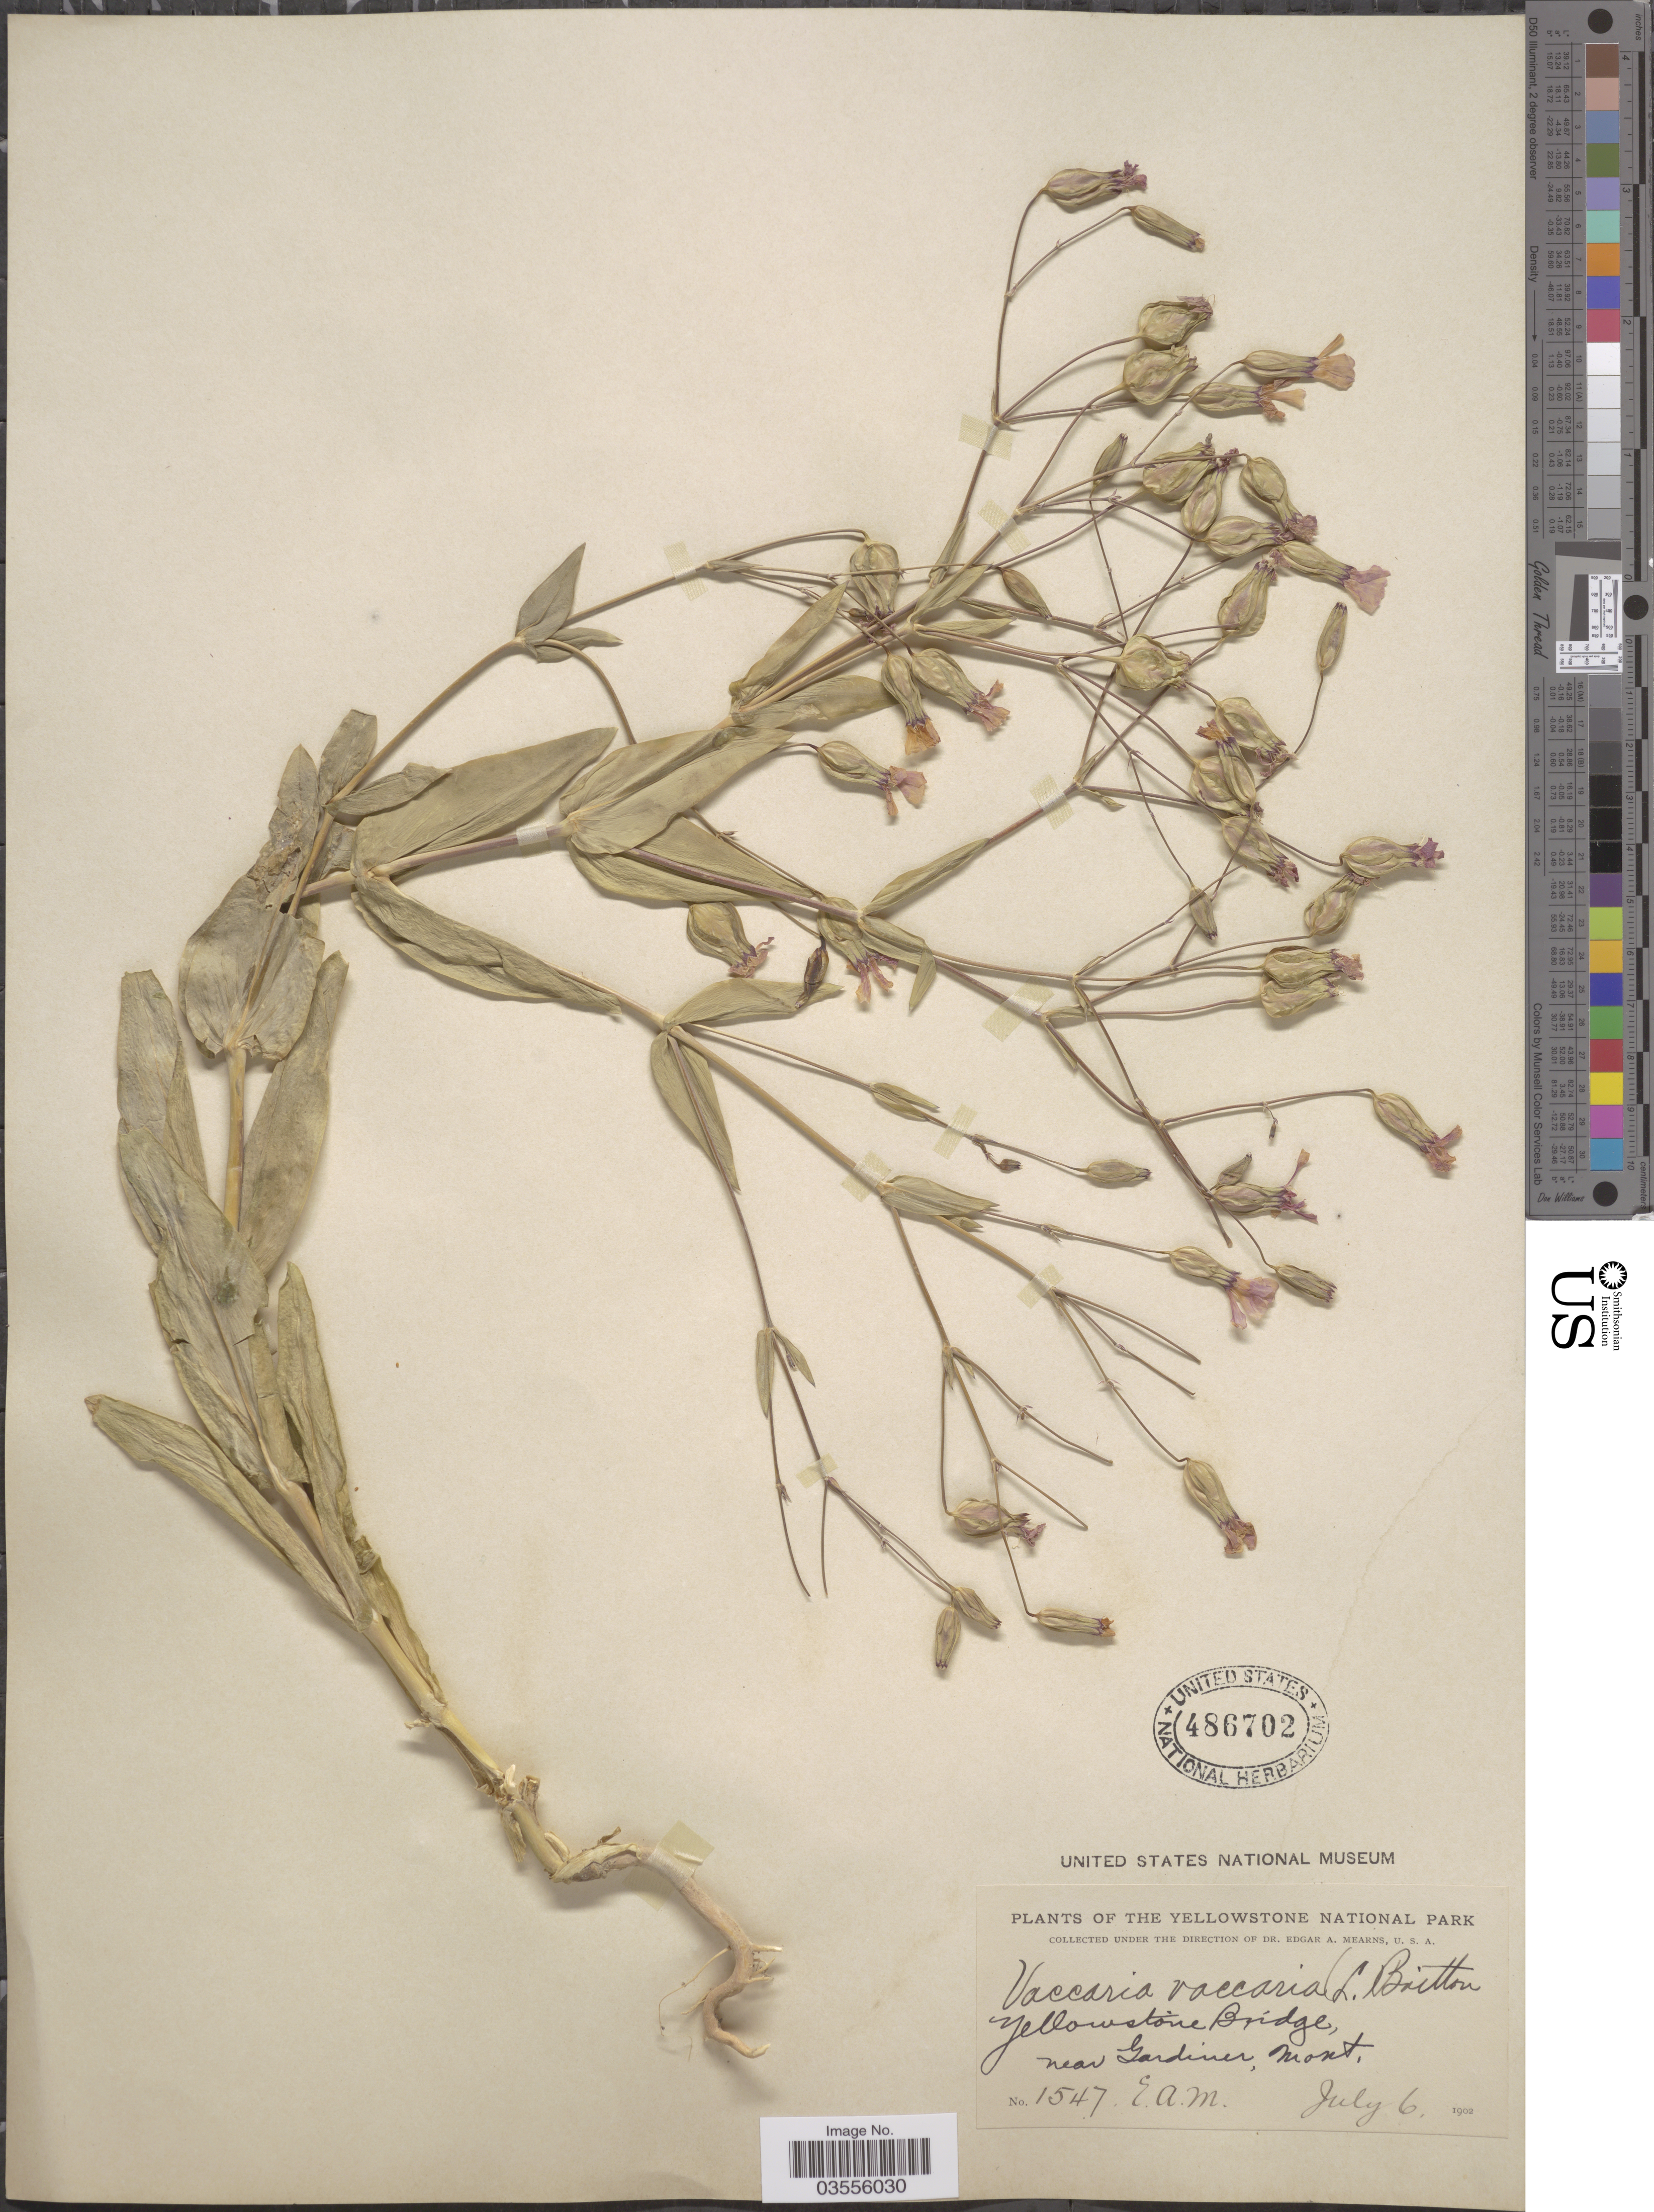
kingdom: Plantae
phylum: Tracheophyta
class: Magnoliopsida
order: Caryophyllales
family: Caryophyllaceae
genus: Gypsophila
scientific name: Gypsophila vaccaria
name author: (L.) Sm.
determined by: Strong, M. T., (US), Smithsonian Institution - National Museum of Natural History (UNITED STATES)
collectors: E. A. Mearns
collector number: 1547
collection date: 1902-07-06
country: United States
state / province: Montana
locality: The Yellowstone National Park. Yellowstone Bridge, near Gardiner.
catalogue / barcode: US 486702